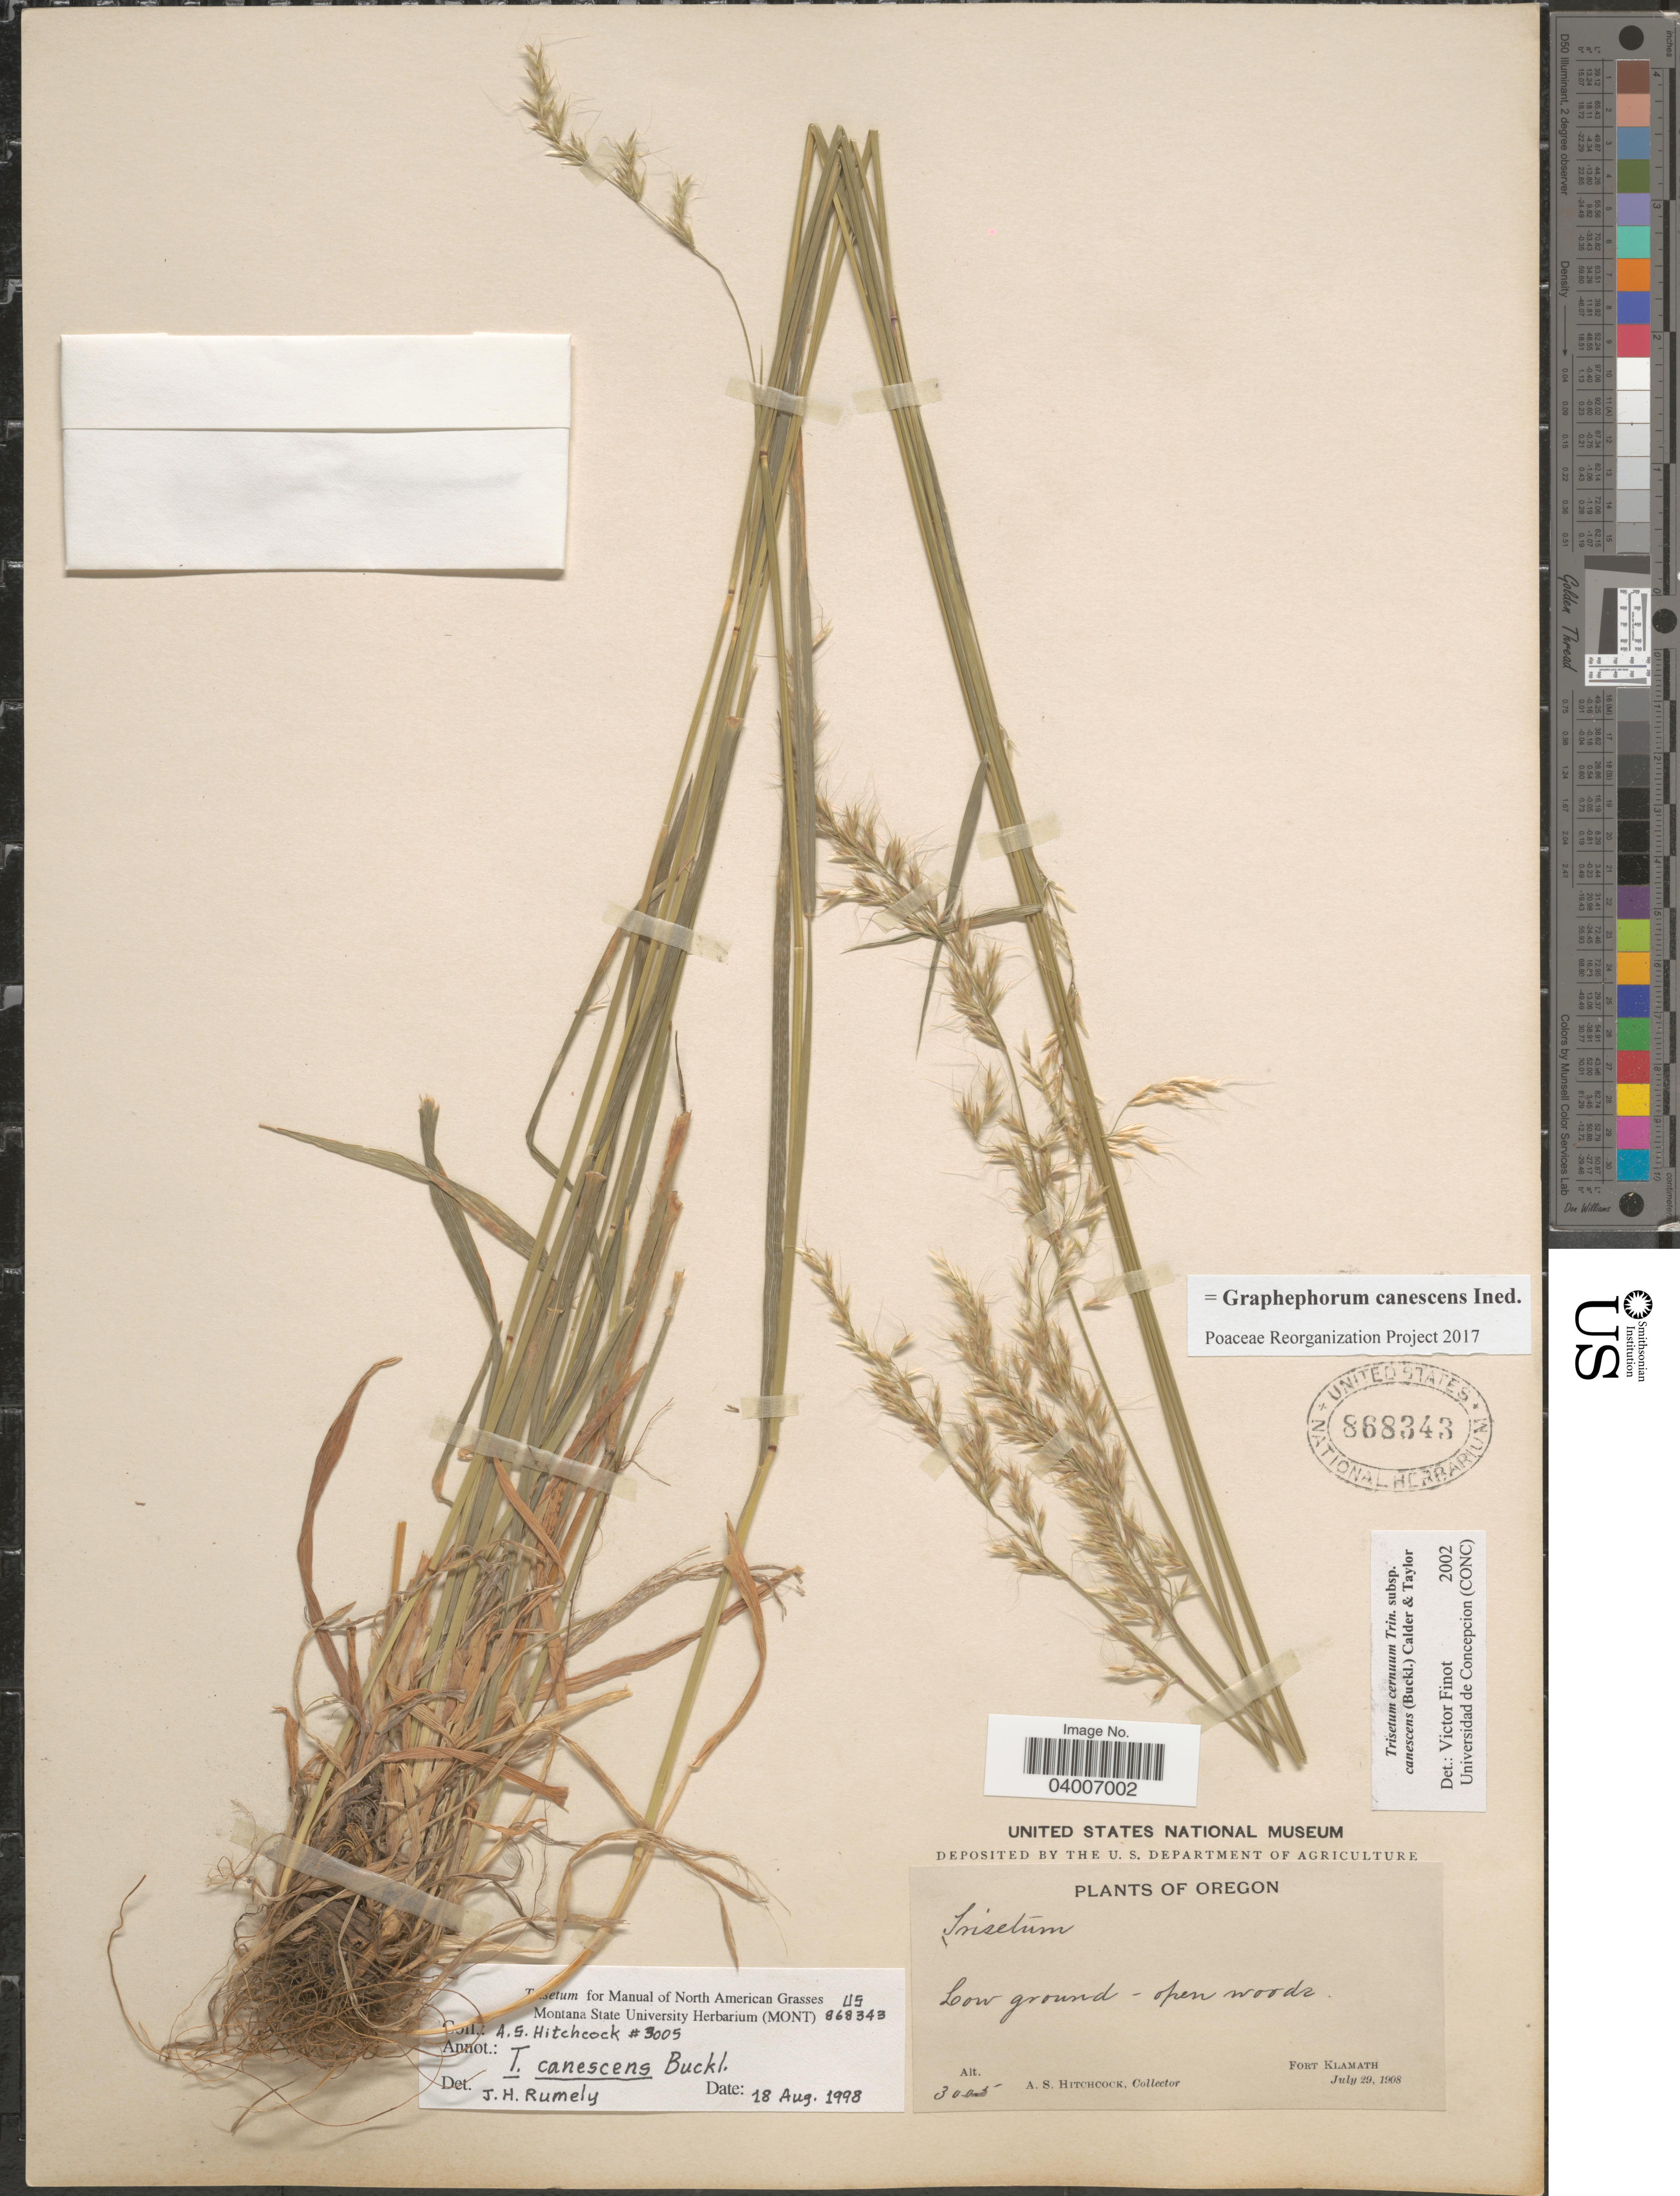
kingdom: Plantae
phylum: Tracheophyta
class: Liliopsida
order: Poales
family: Poaceae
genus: Graphephorum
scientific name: Graphephorum canescens ined.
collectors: A. S. Hitchcock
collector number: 3005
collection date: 1908-07-29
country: United States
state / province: Oregon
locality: Fort Klamath.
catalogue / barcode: US 868343